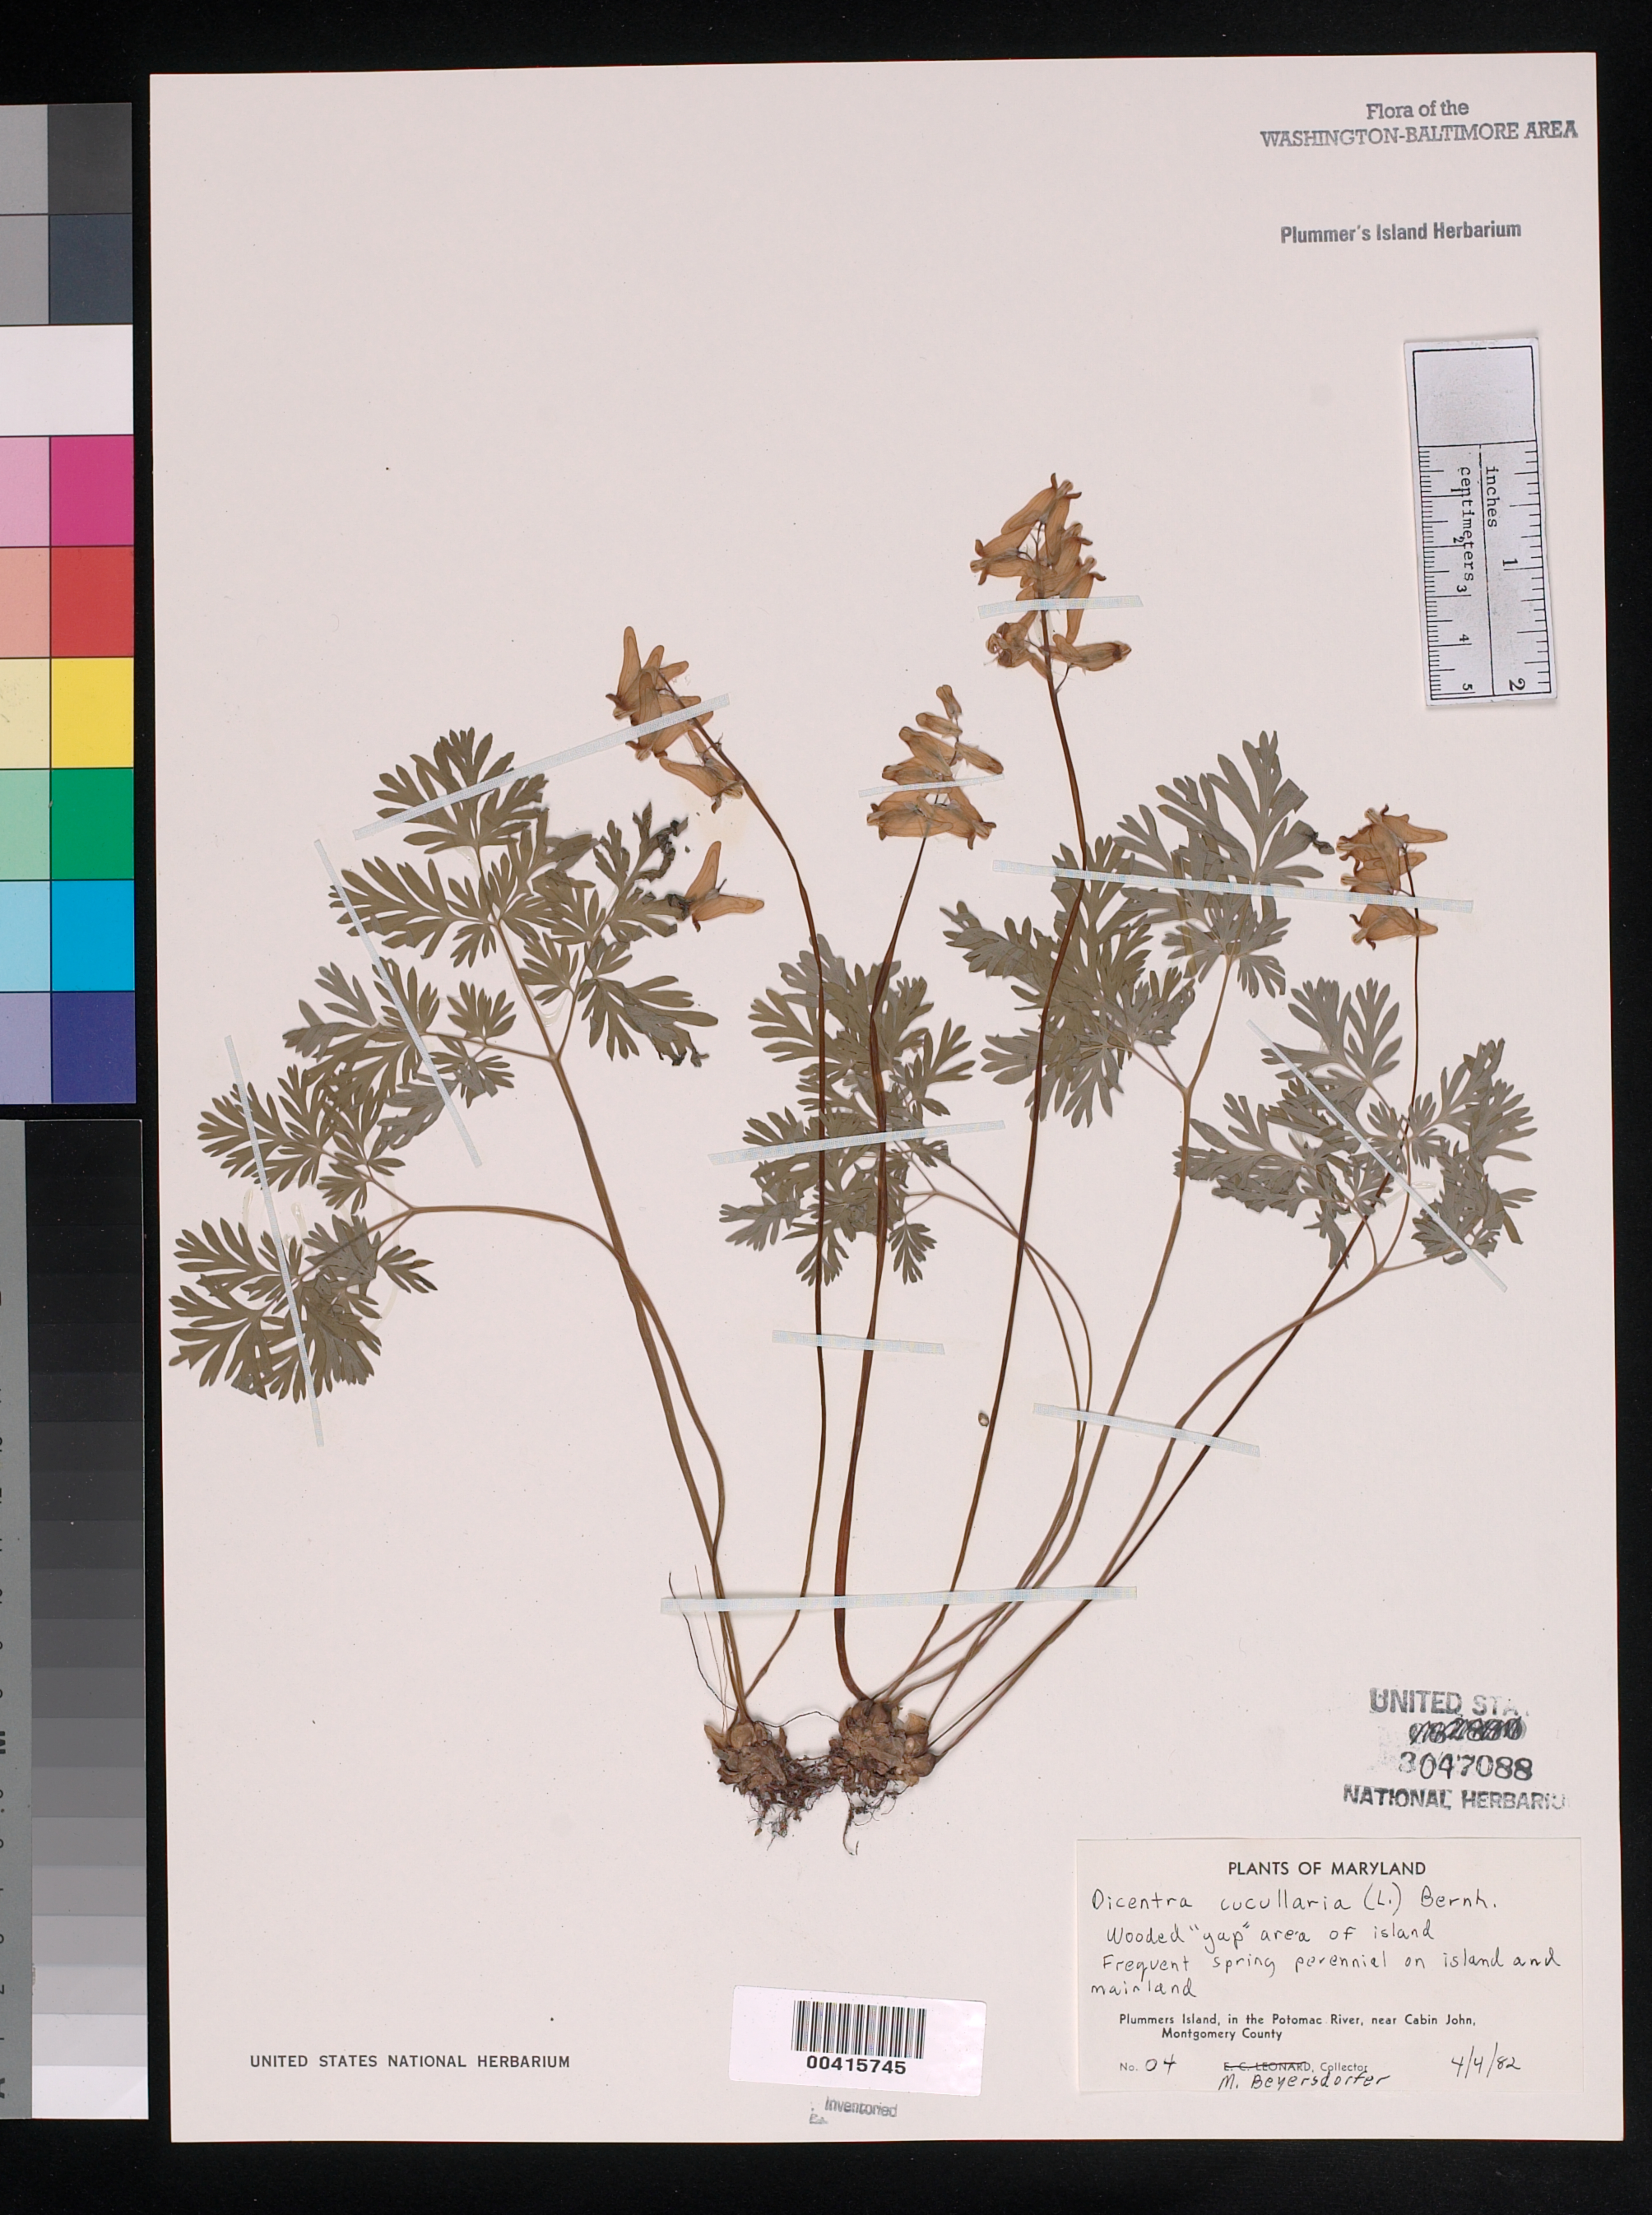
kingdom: Plantae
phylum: Tracheophyta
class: Magnoliopsida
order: Ranunculales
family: Papaveraceae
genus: Dicentra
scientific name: Dicentra cucullaria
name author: (L.) Bernh.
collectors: M. Beyersdorfer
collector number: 4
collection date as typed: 04 Apr 1982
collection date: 1982-04-04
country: United States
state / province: Maryland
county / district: Montgomery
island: Plummers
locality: Plummer's Island; "gap" area of Island C. & O. Canal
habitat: Wooded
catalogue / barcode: US 3047088